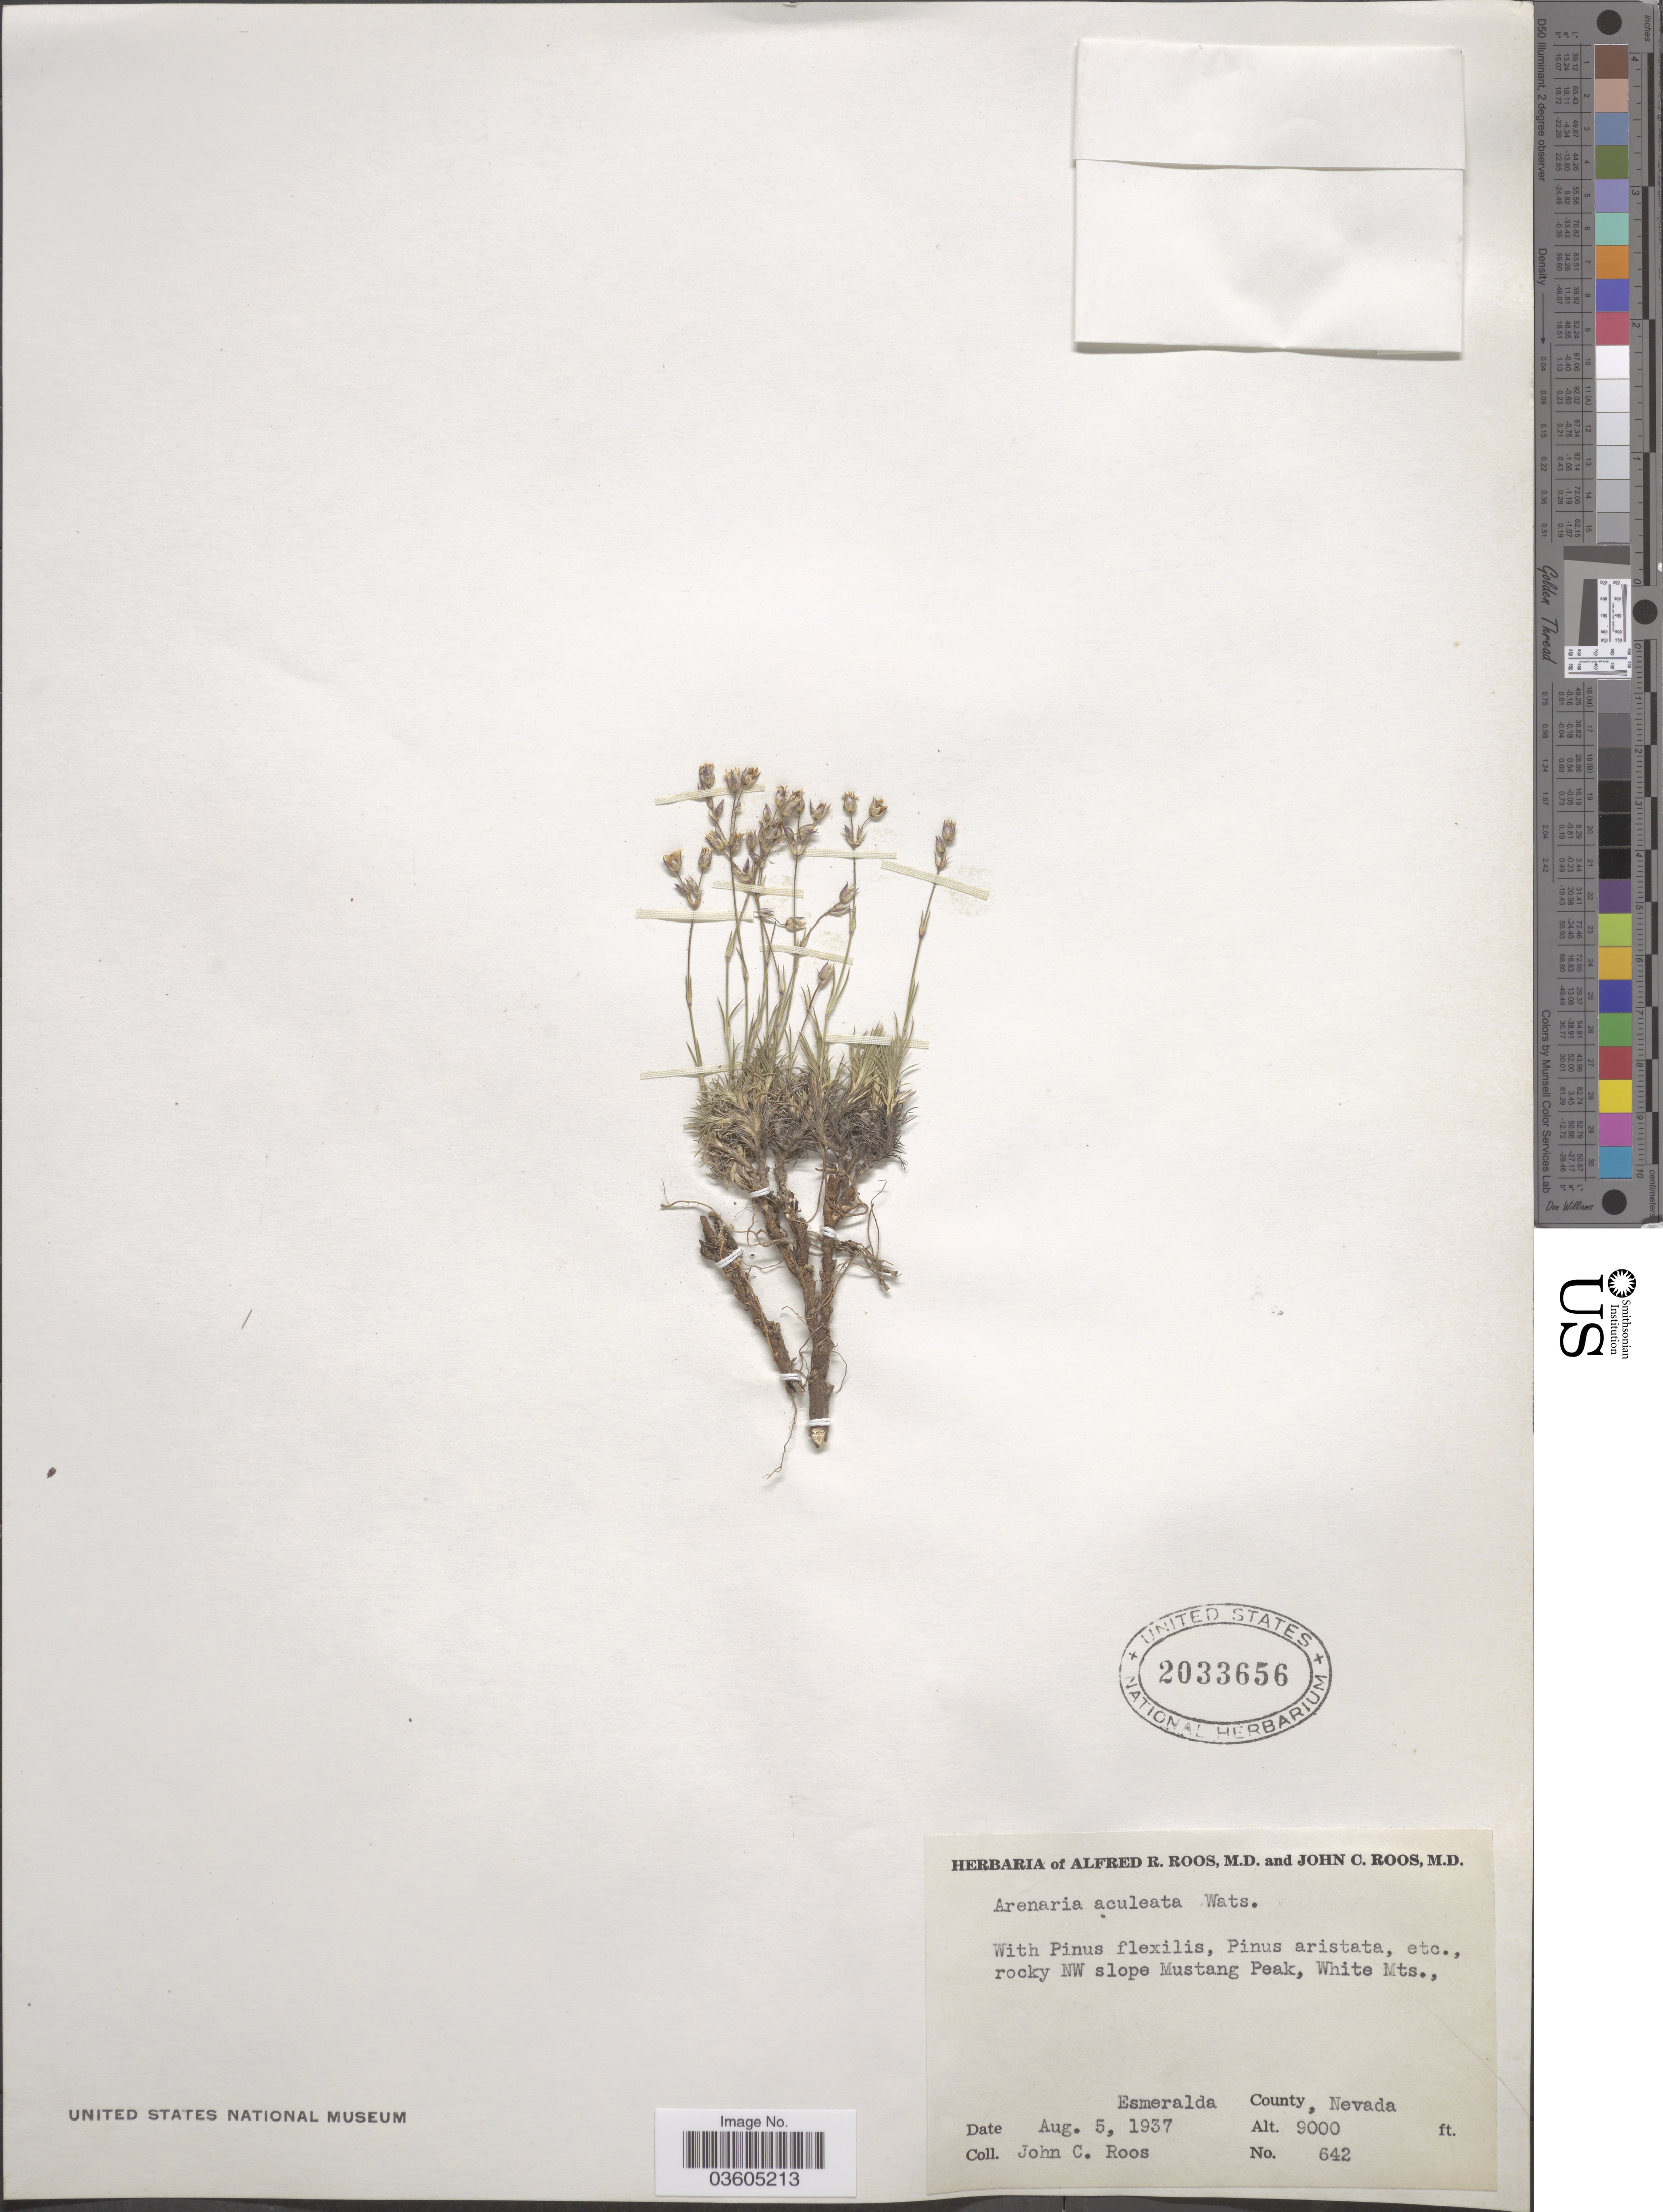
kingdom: Plantae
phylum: Tracheophyta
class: Magnoliopsida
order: Caryophyllales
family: Caryophyllaceae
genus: Eremogone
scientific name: Eremogone sp.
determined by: Strong, Mark T., (BOT), Smithsonian Institution - National Museum of Natural History (UNITED STATES)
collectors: J. C. Roos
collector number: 642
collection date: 1937-08-05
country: United States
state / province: Nevada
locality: Rocky NW slope Mustang Peak, White Mts. Esmeralda County.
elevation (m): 2743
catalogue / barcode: US 2033656